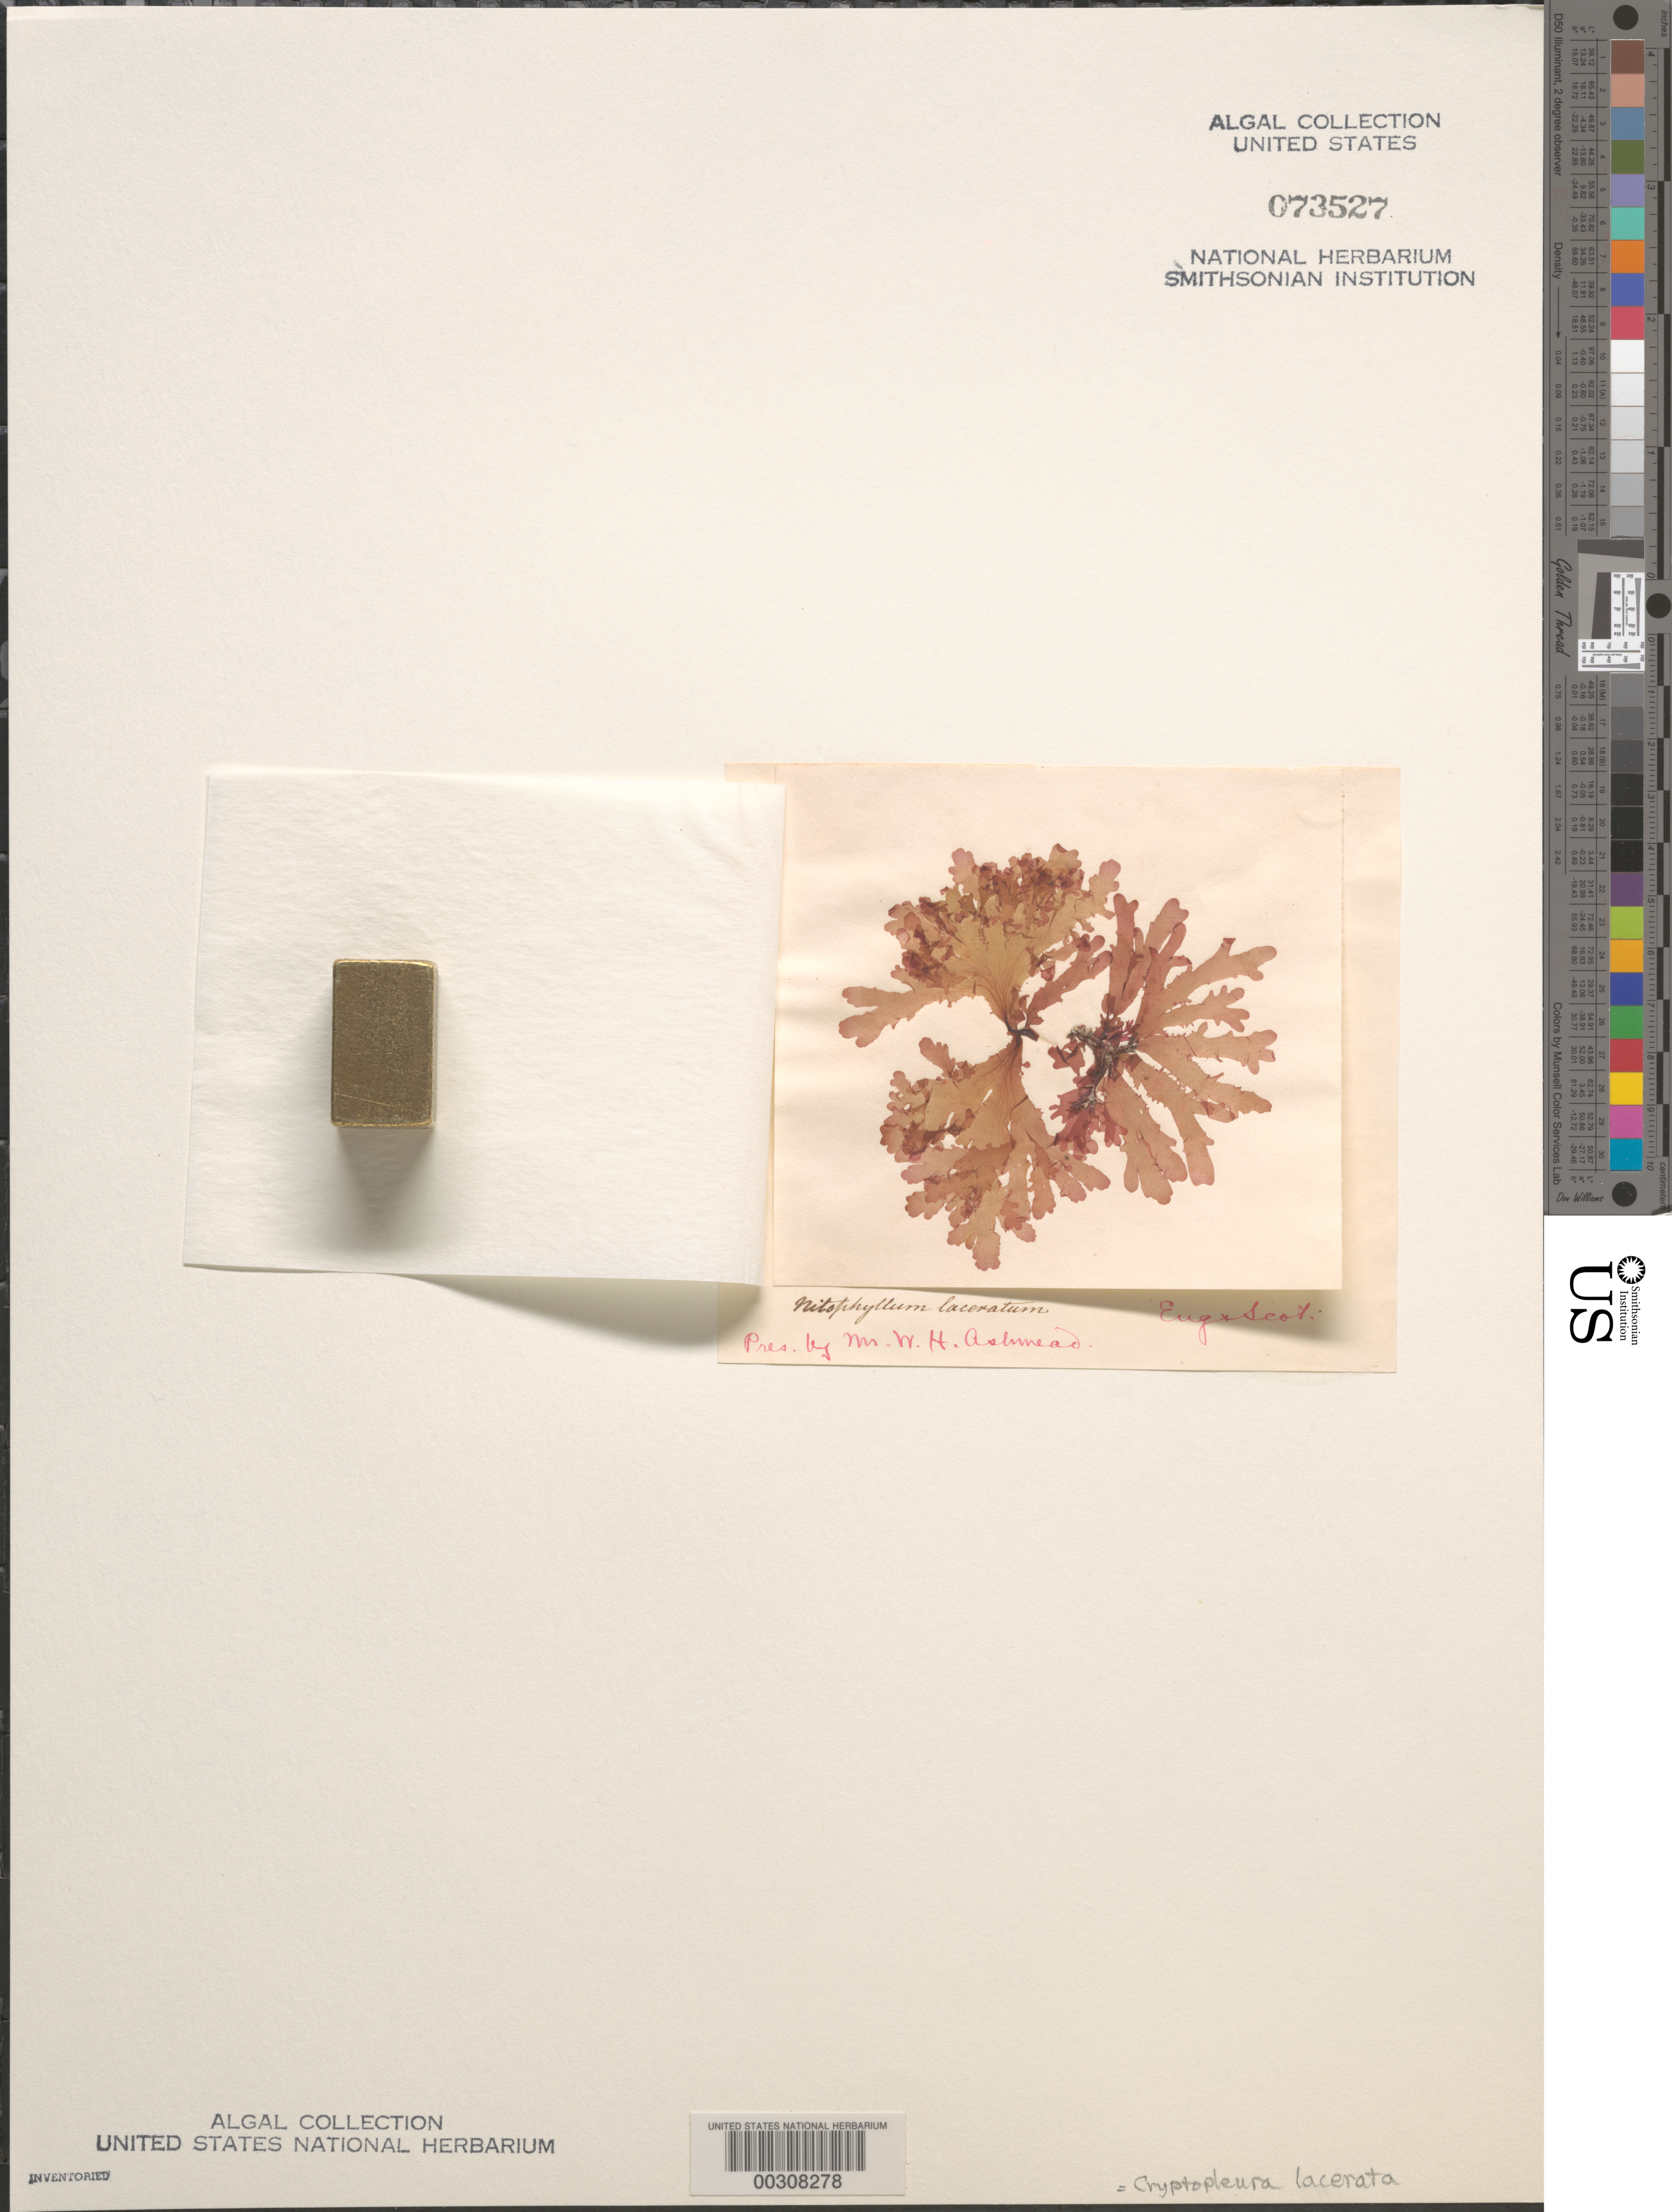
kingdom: Plantae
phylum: Rhodophyta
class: Florideophyceae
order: Ceramiales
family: Delesseriaceae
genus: Cryptopleura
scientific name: Cryptopleura ramosa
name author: (Huds.) L.M. Newton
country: United Kingdom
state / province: England / Scotland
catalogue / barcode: US 73527